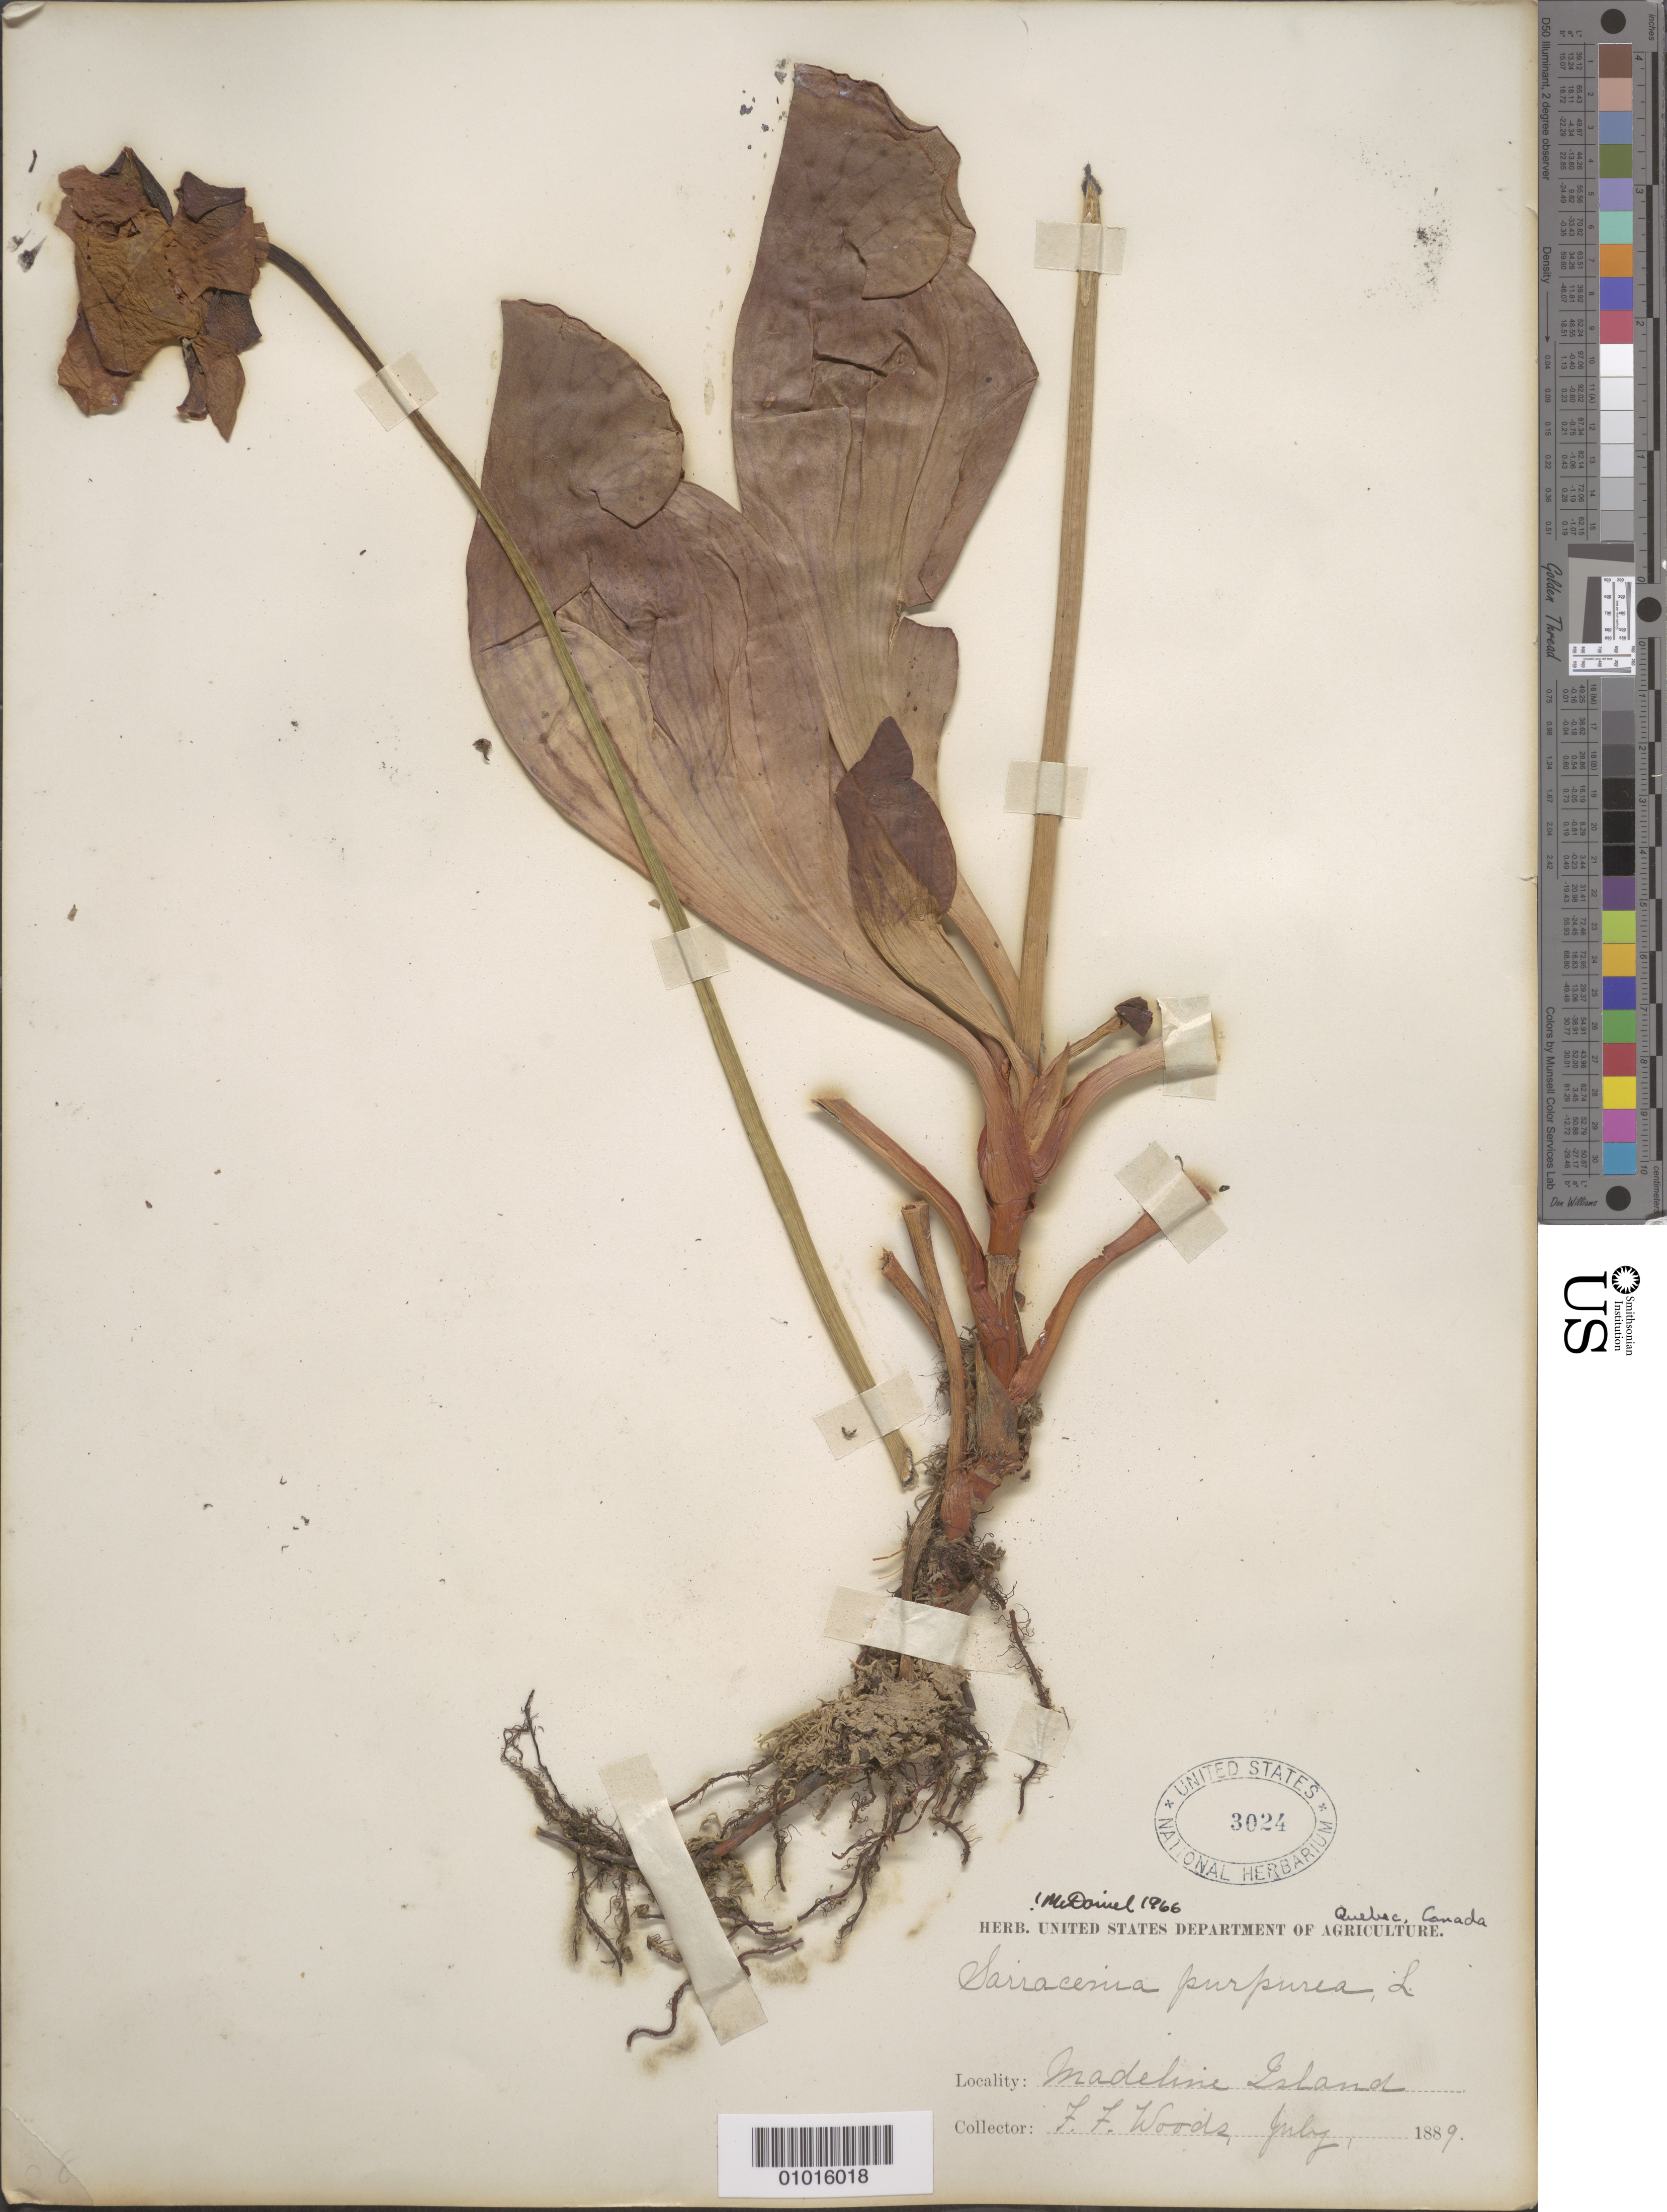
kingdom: Plantae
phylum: Tracheophyta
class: Magnoliopsida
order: Ericales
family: Sarraceniaceae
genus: Sarracenia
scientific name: Sarracenia purpurea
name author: L.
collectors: F. Woods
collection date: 1889-07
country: Canada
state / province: Quebec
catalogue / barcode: US 3024